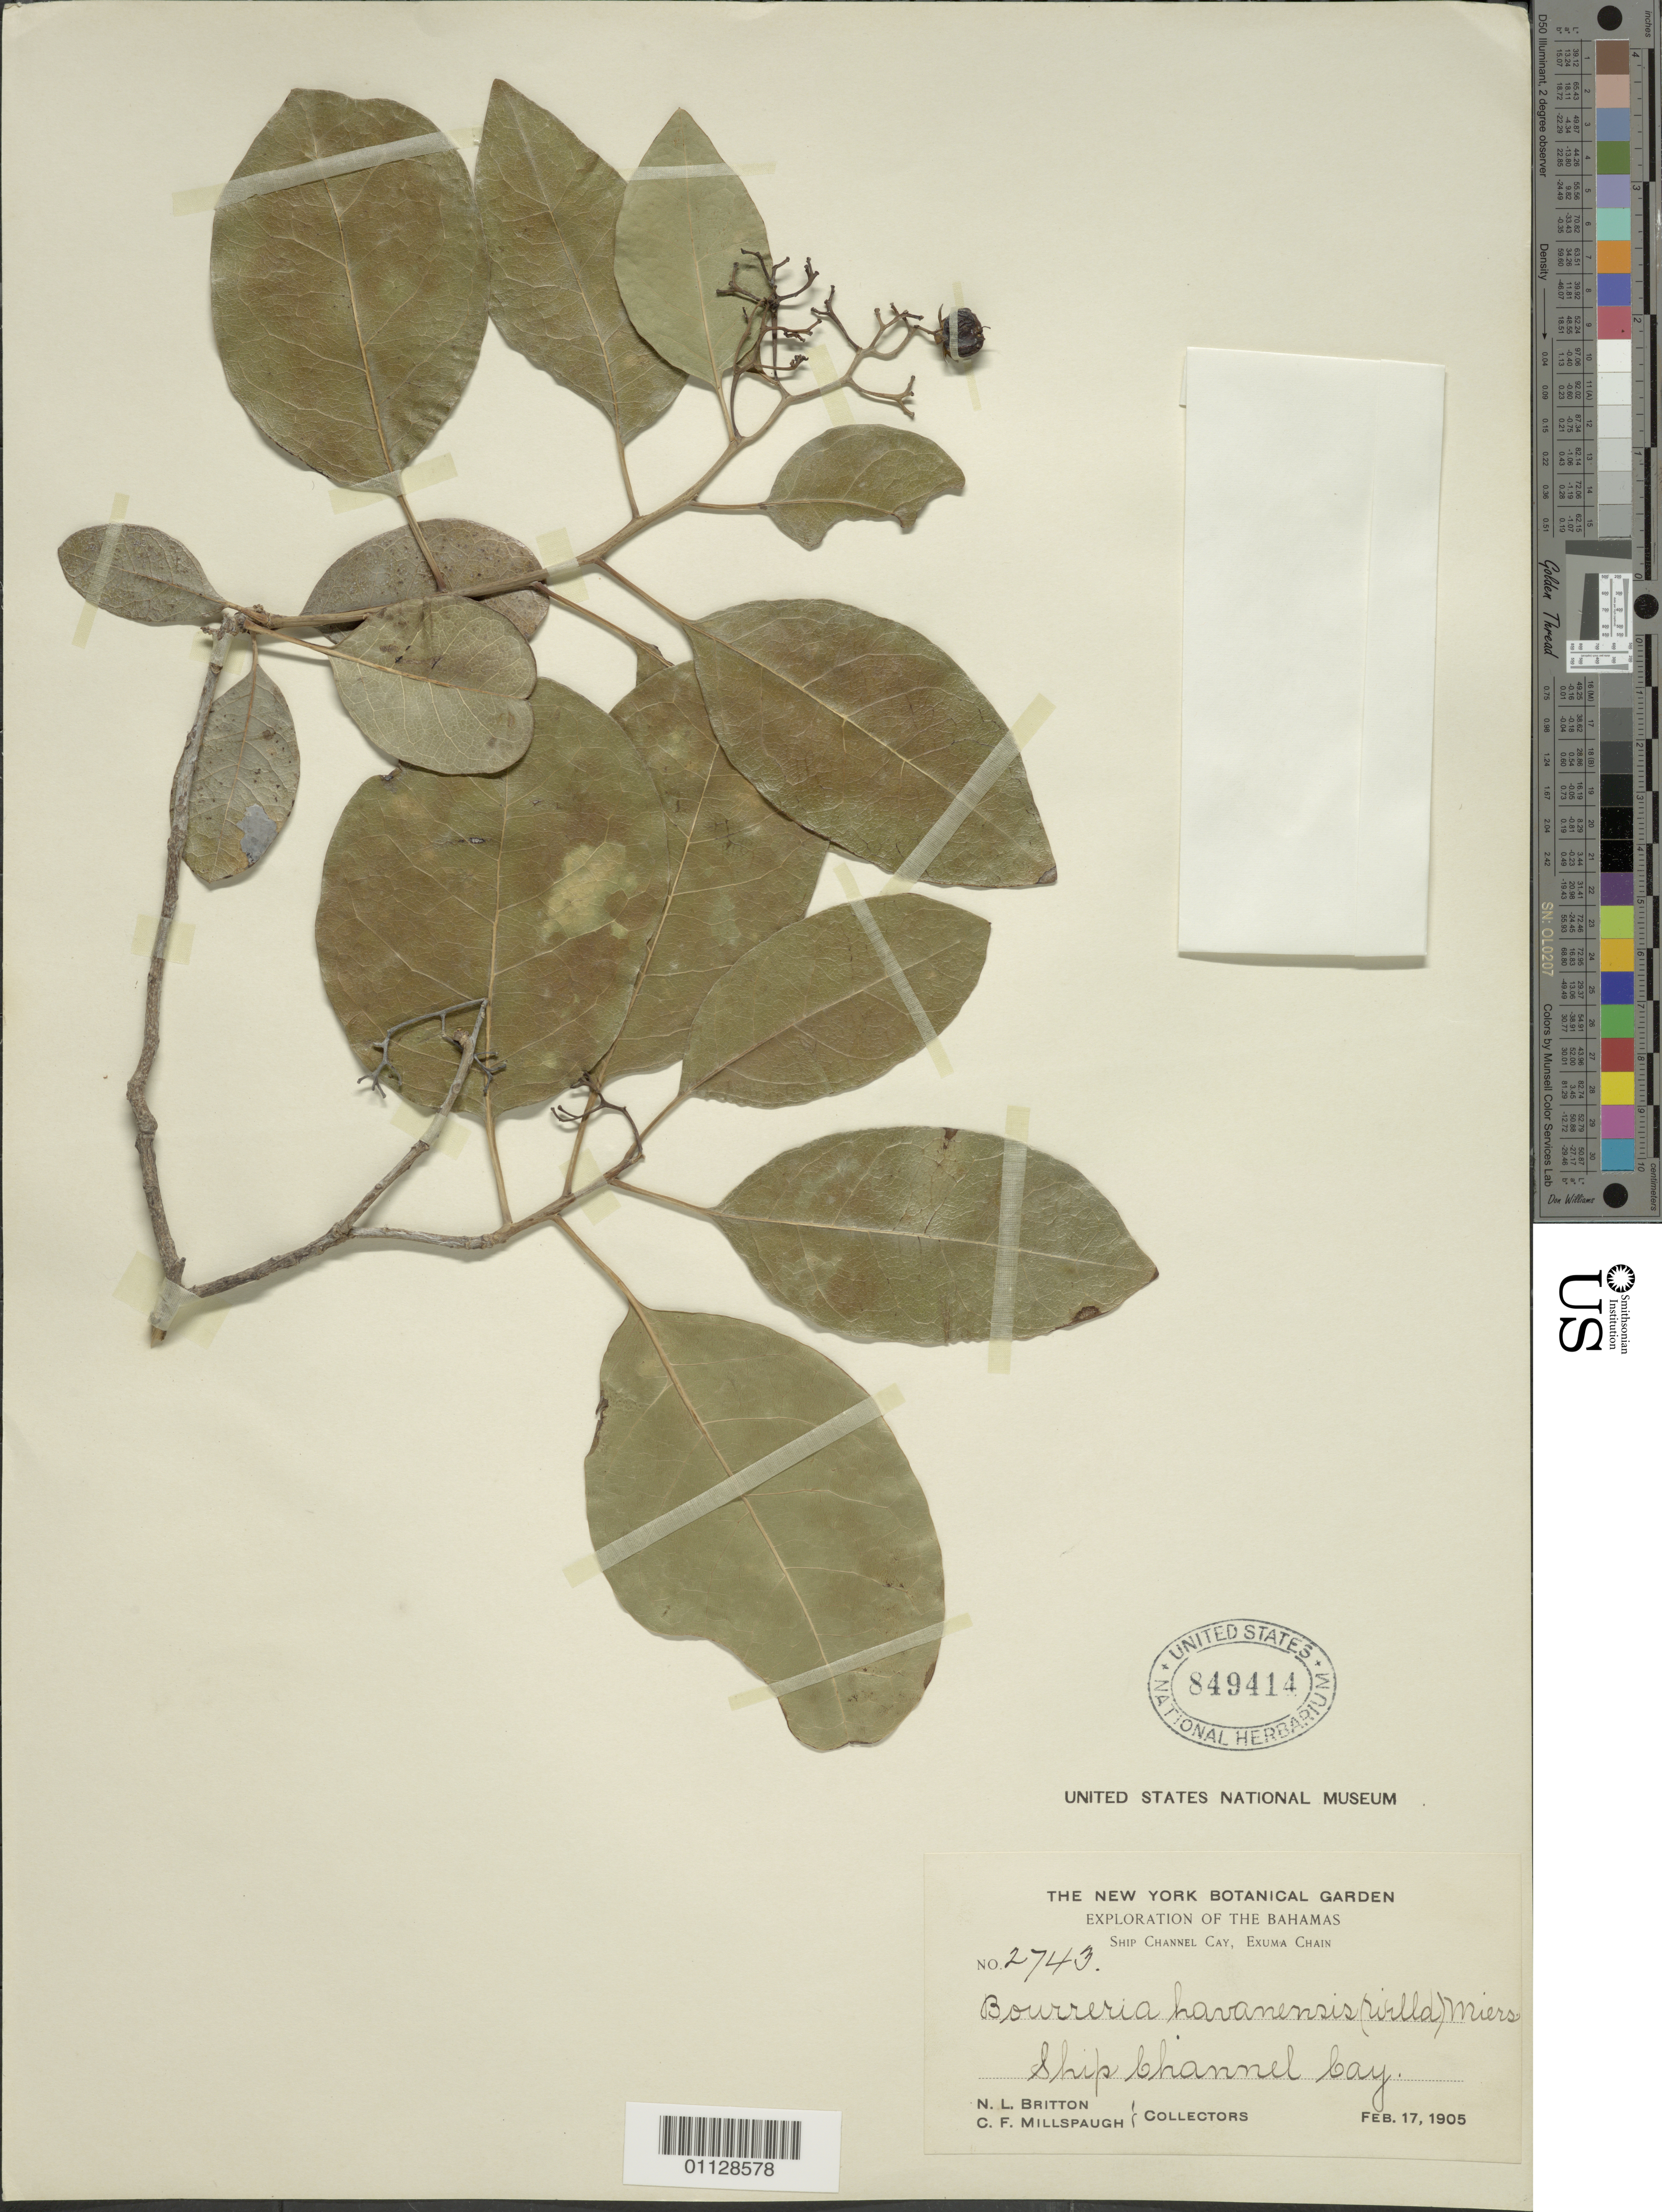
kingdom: Plantae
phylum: Tracheophyta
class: Magnoliopsida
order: Boraginales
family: Ehretiaceae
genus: Bourreria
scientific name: Bourreria succulenta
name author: Jacq.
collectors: N. Britton & C. F. Millspaugh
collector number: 2743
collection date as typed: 17 Feb 1905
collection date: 1905-02-17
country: Bahamas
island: Exuma Chain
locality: Ship Channel Cay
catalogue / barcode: US 849414